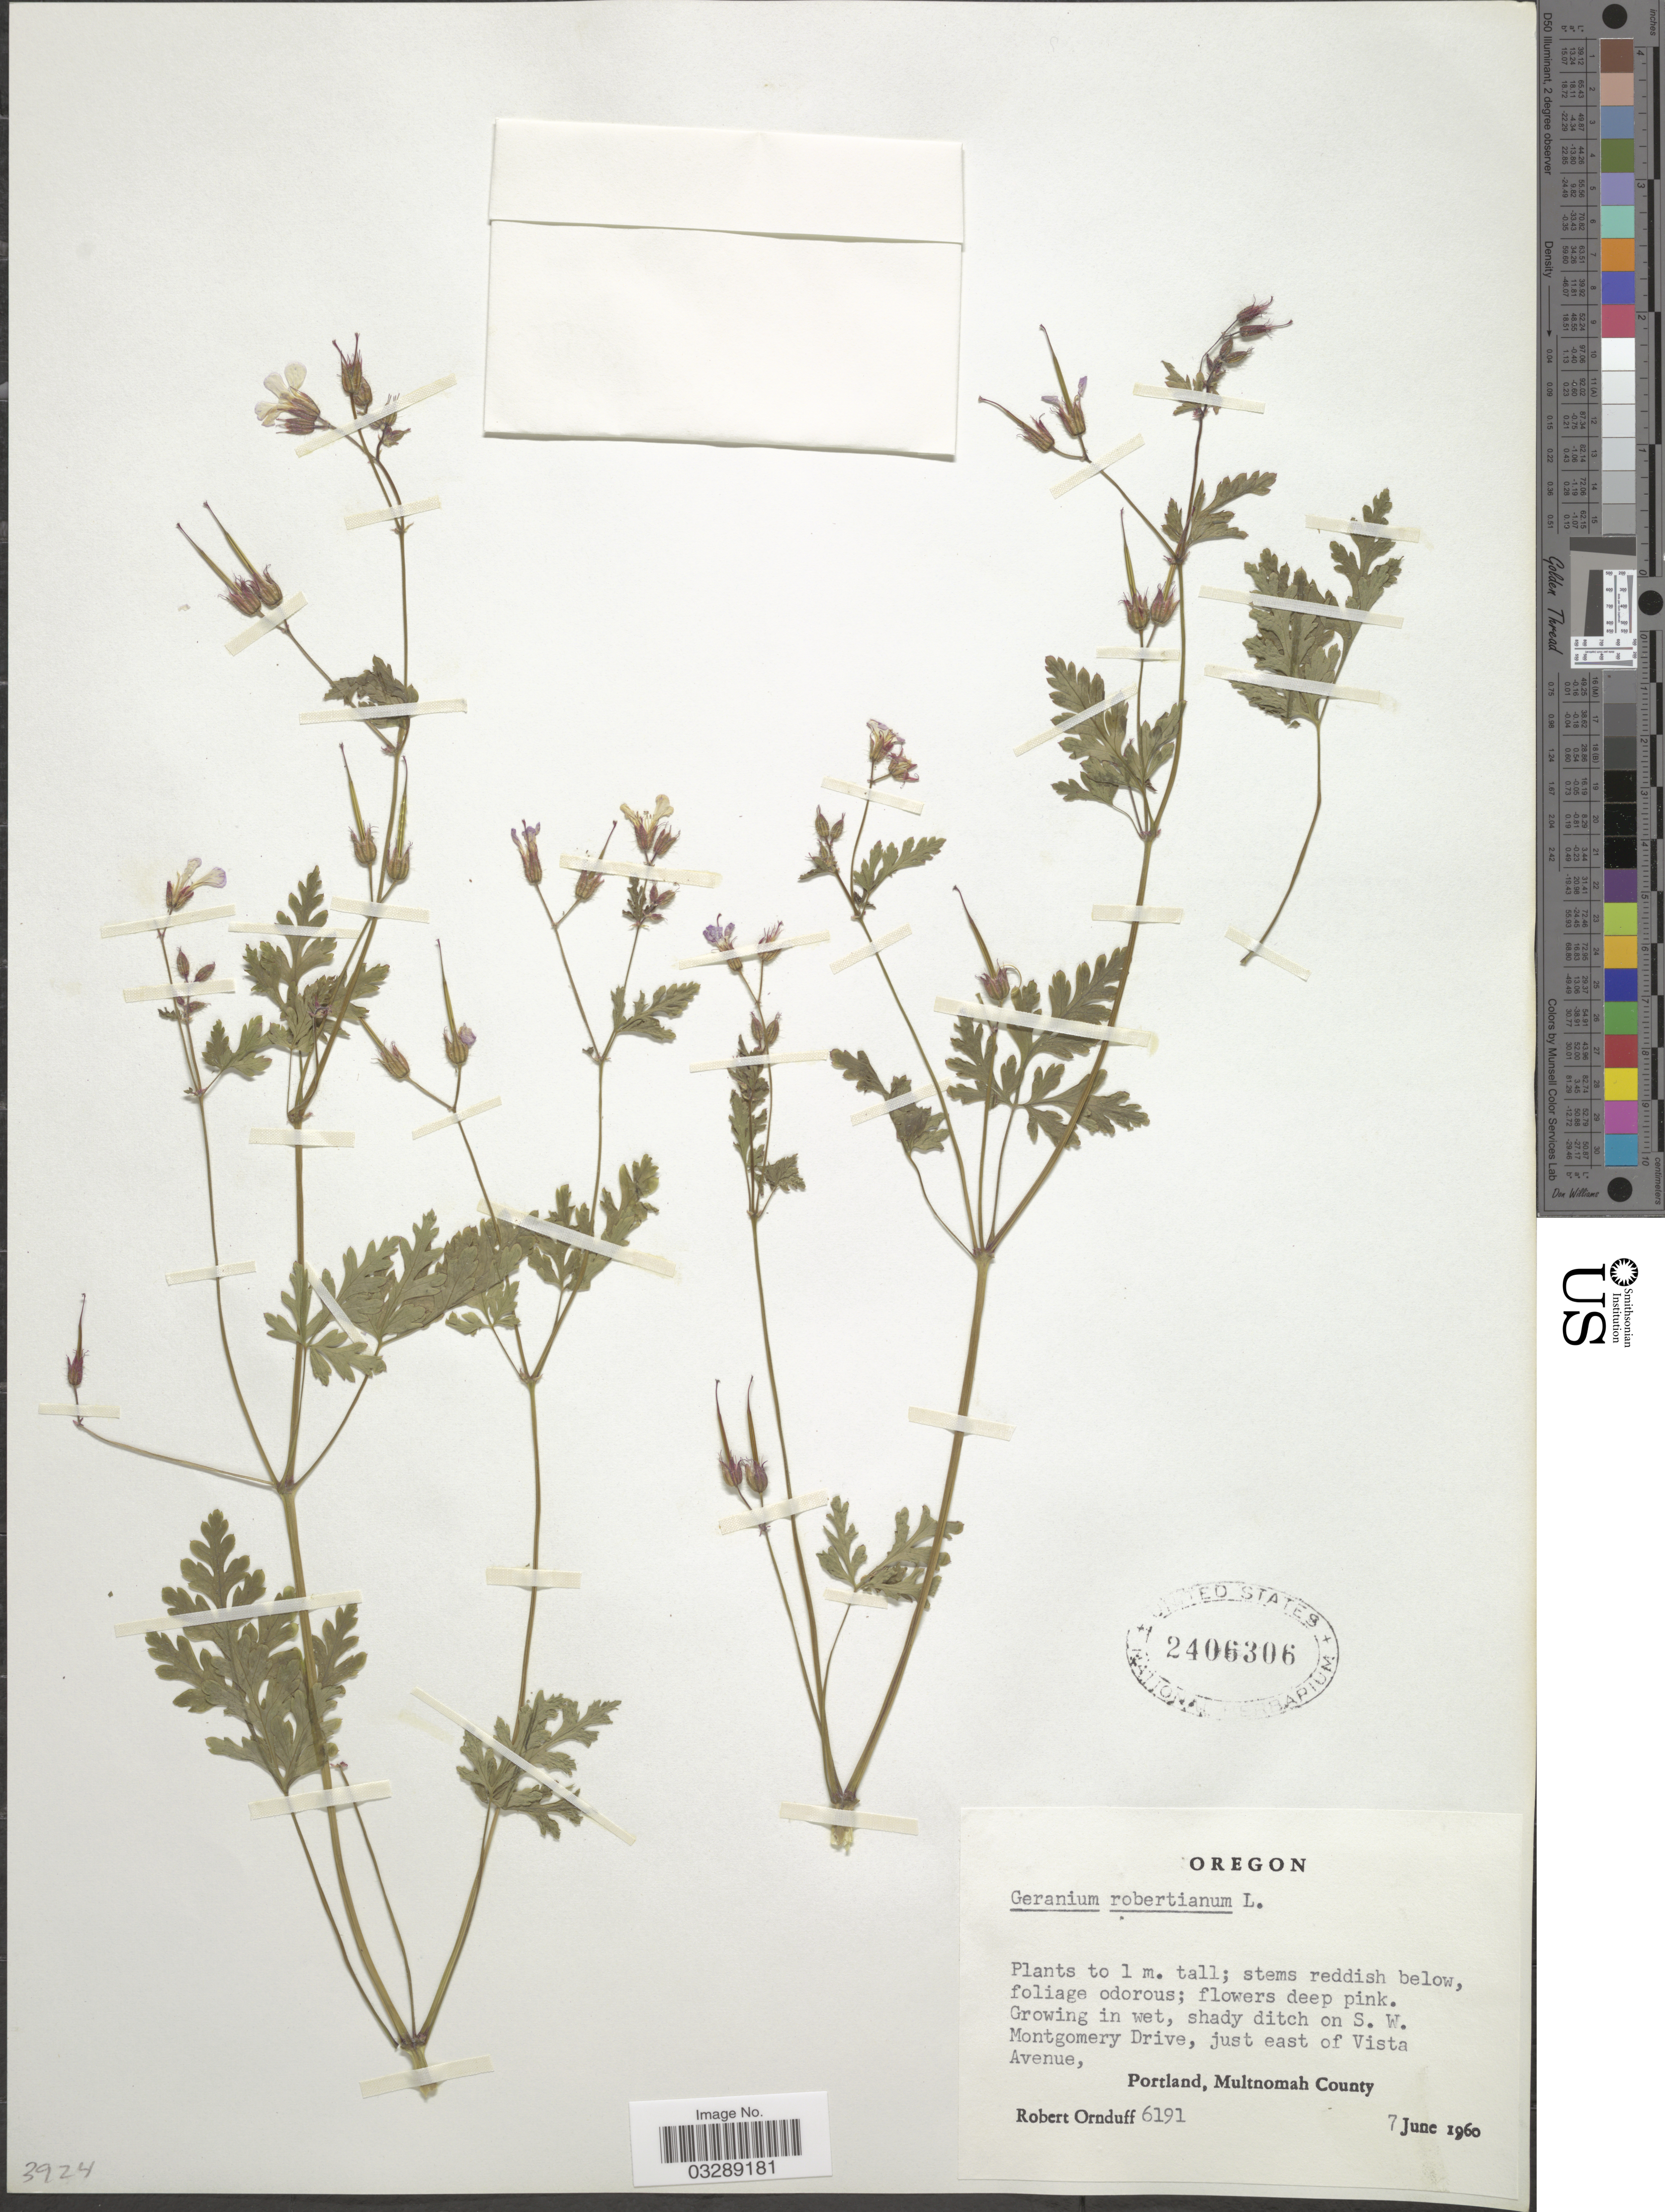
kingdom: Plantae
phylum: Tracheophyta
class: Magnoliopsida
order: Geraniales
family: Geraniaceae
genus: Geranium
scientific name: Geranium robertianum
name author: L.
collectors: R. Ornduff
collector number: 6191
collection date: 1960-06-07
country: United States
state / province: Oregon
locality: S. W. Montgomery Drive, just east of Vista Avenue, Portland, Multnomah County.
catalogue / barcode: US 2406306